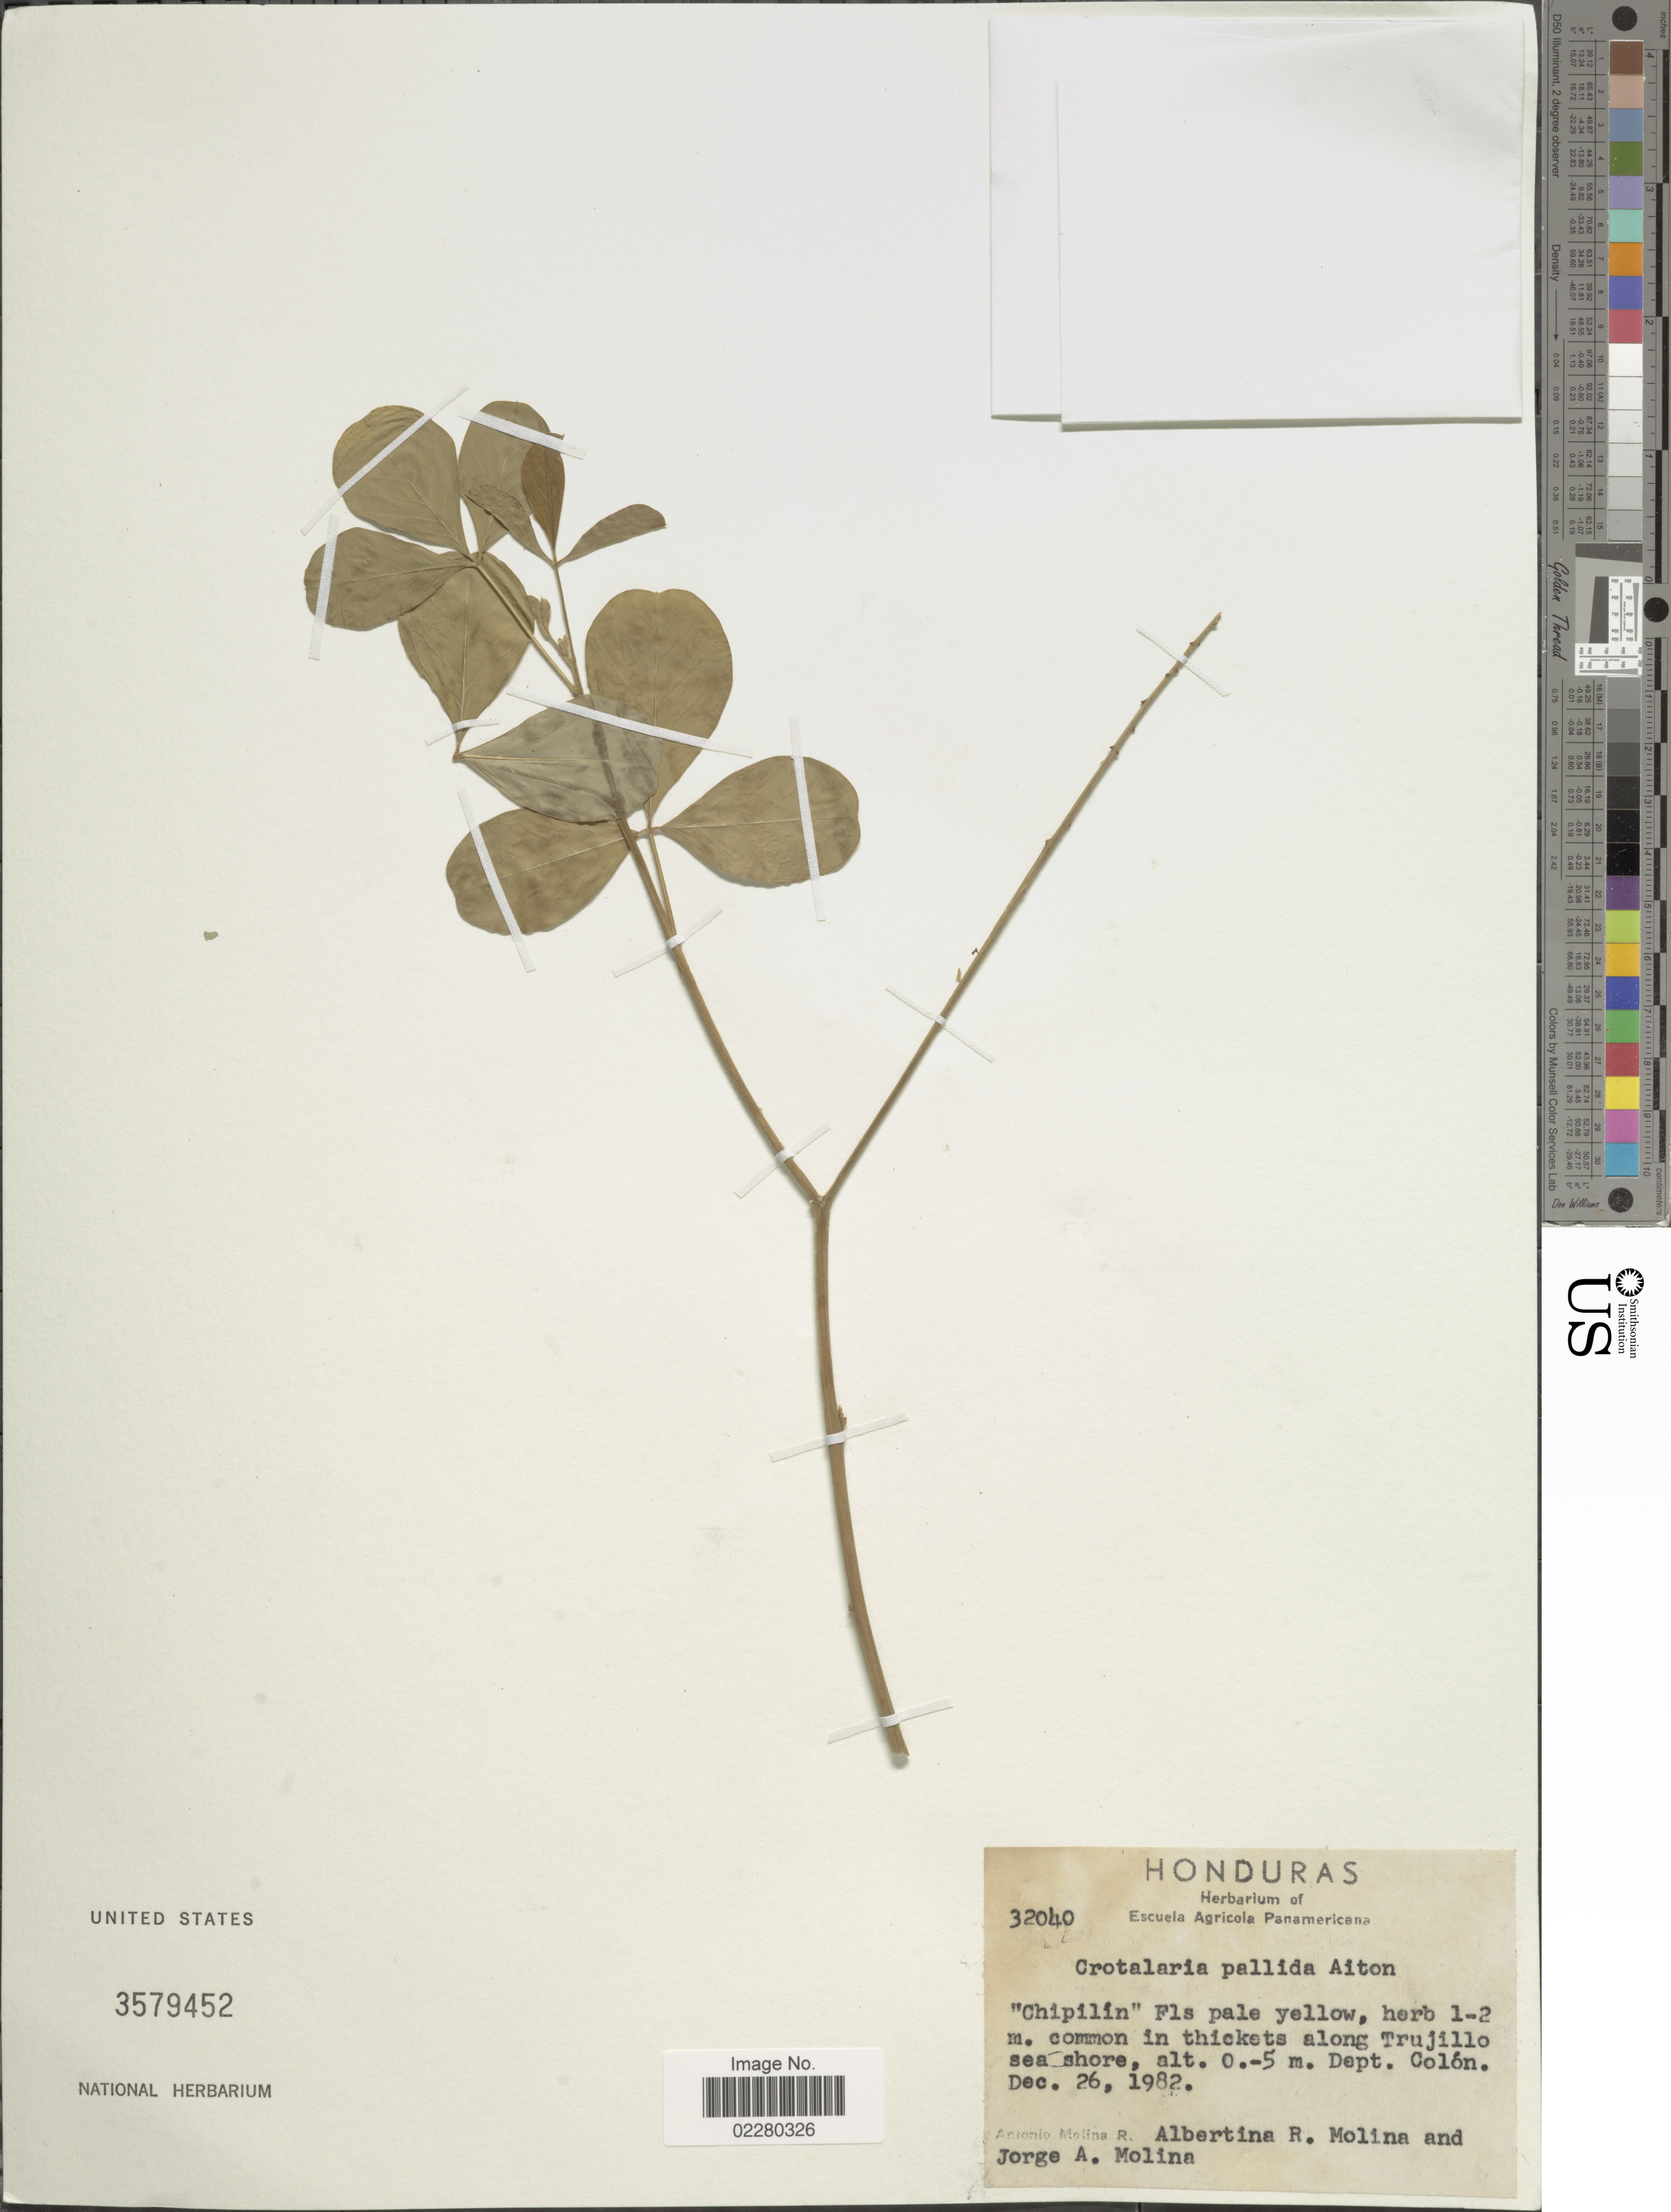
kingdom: Plantae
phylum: Tracheophyta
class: Magnoliopsida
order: Fabales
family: Fabaceae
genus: Crotalaria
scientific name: Crotalaria pallida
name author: Aiton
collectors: A. Molina R., A. R. Molina & J. A. Molina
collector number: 32040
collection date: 1982-12-26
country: Honduras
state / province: Colón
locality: Common in thickets along Trujillo sea shore. Dept. Colón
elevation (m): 0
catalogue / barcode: US 3579452